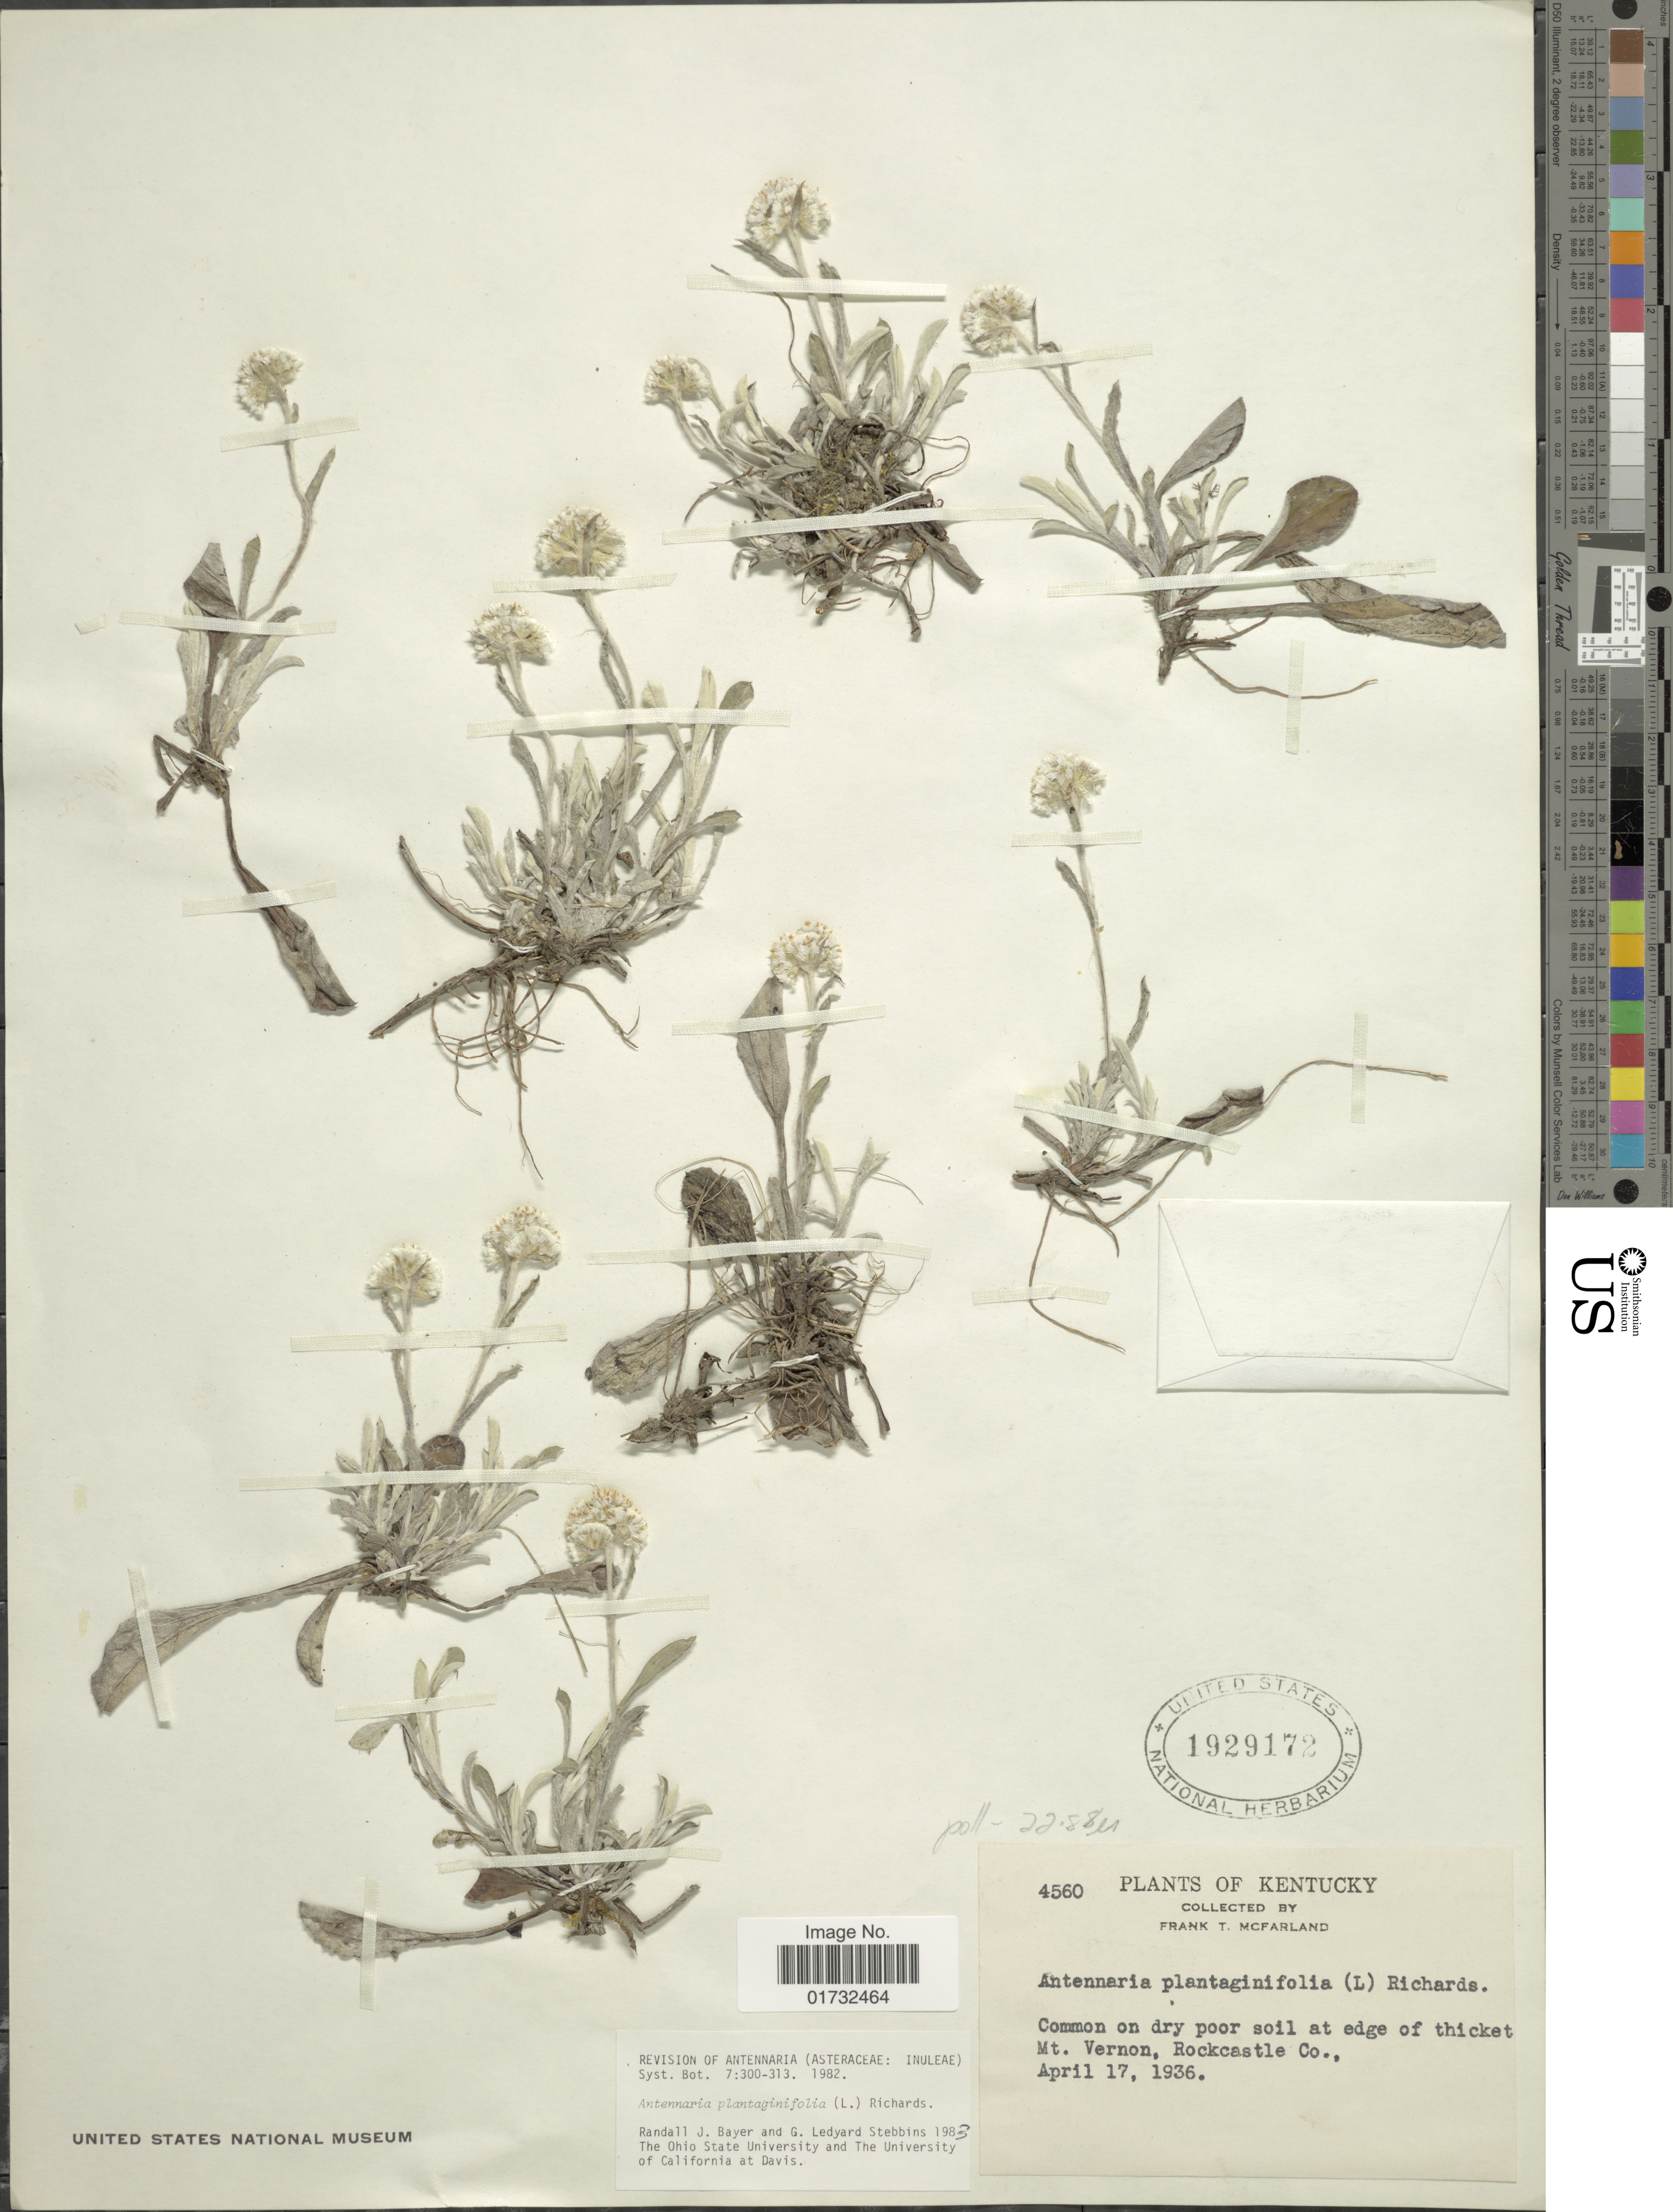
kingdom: Plantae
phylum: Tracheophyta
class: Magnoliopsida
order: Asterales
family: Asteraceae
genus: Antennaria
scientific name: Antennaria plantaginifolia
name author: (L.) Richardson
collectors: F. McFarland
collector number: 4560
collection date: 1936-04-17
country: United States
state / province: Kentucky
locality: Mt. Vernon, Rockcastle Co.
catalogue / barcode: US 1929172